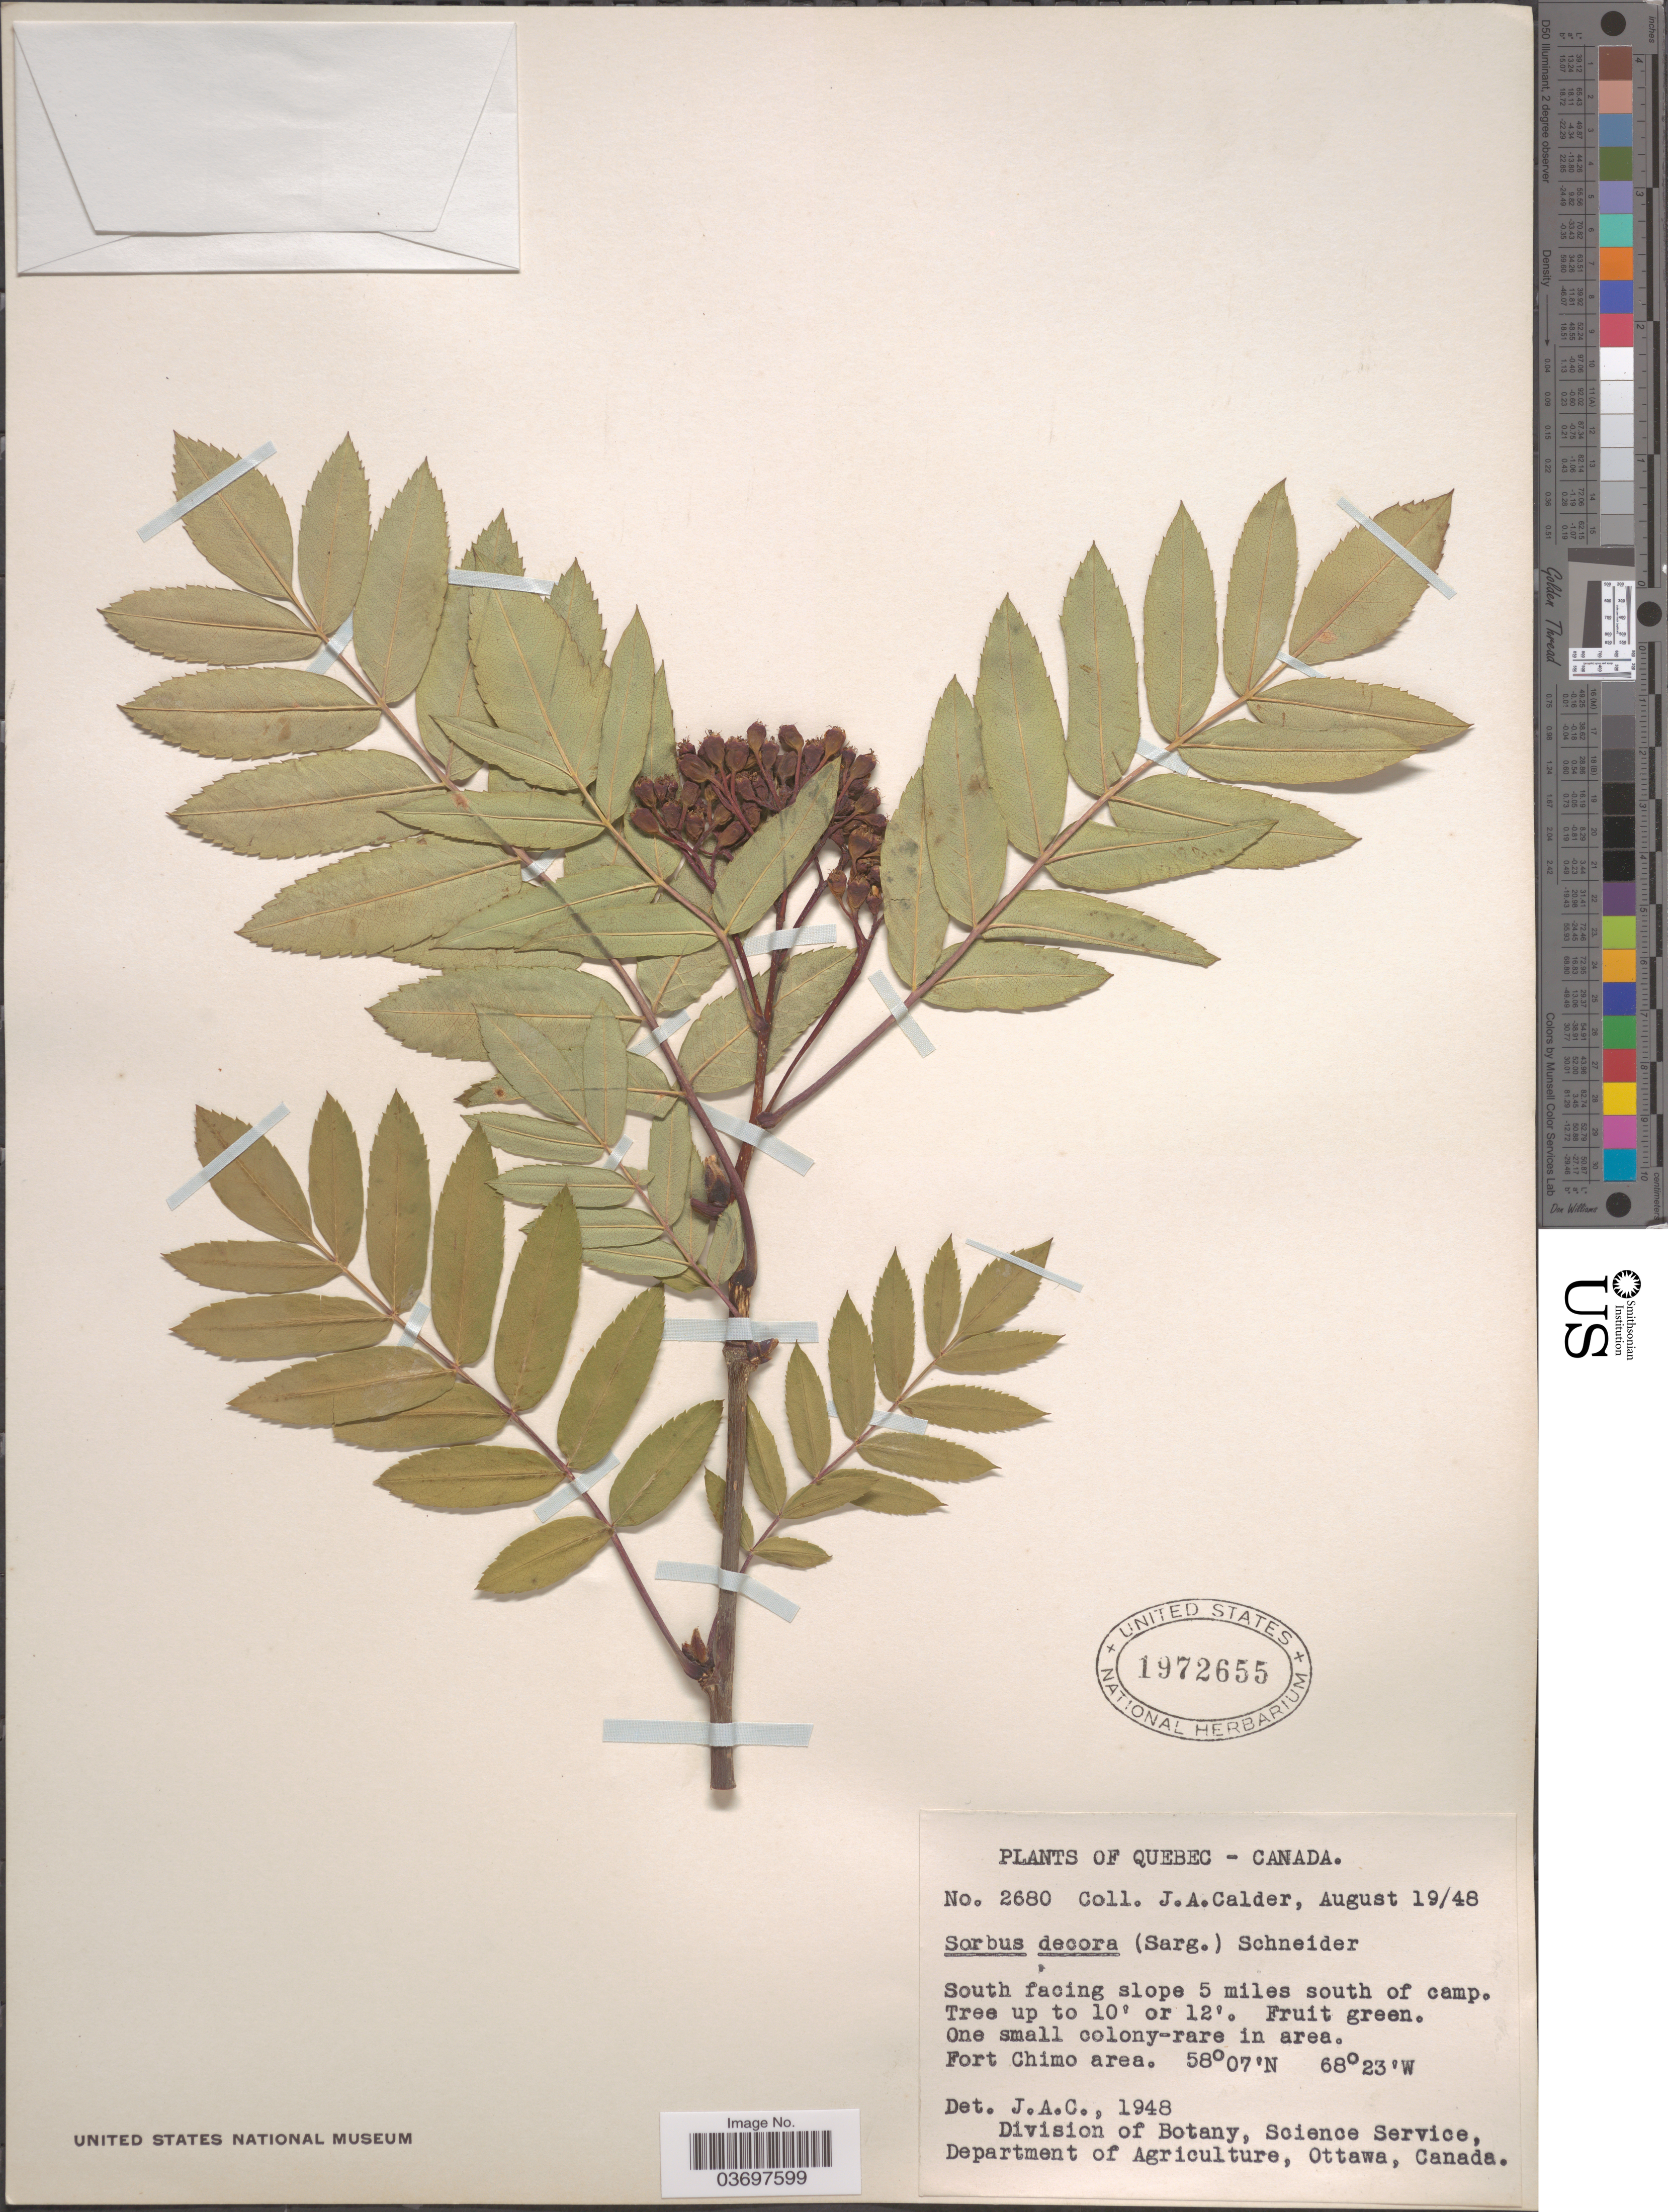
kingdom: Plantae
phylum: Tracheophyta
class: Magnoliopsida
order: Rosales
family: Rosaceae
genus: Sorbus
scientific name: Sorbus decora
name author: (Sarg.) C.K. Schneid.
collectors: J. A. Calder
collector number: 2680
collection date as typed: Transcribed d/m/y: 19/8/48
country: Canada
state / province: Quebec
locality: South facing slope 5 miles south of camp. Fort Chimo area.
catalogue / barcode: US 1972655